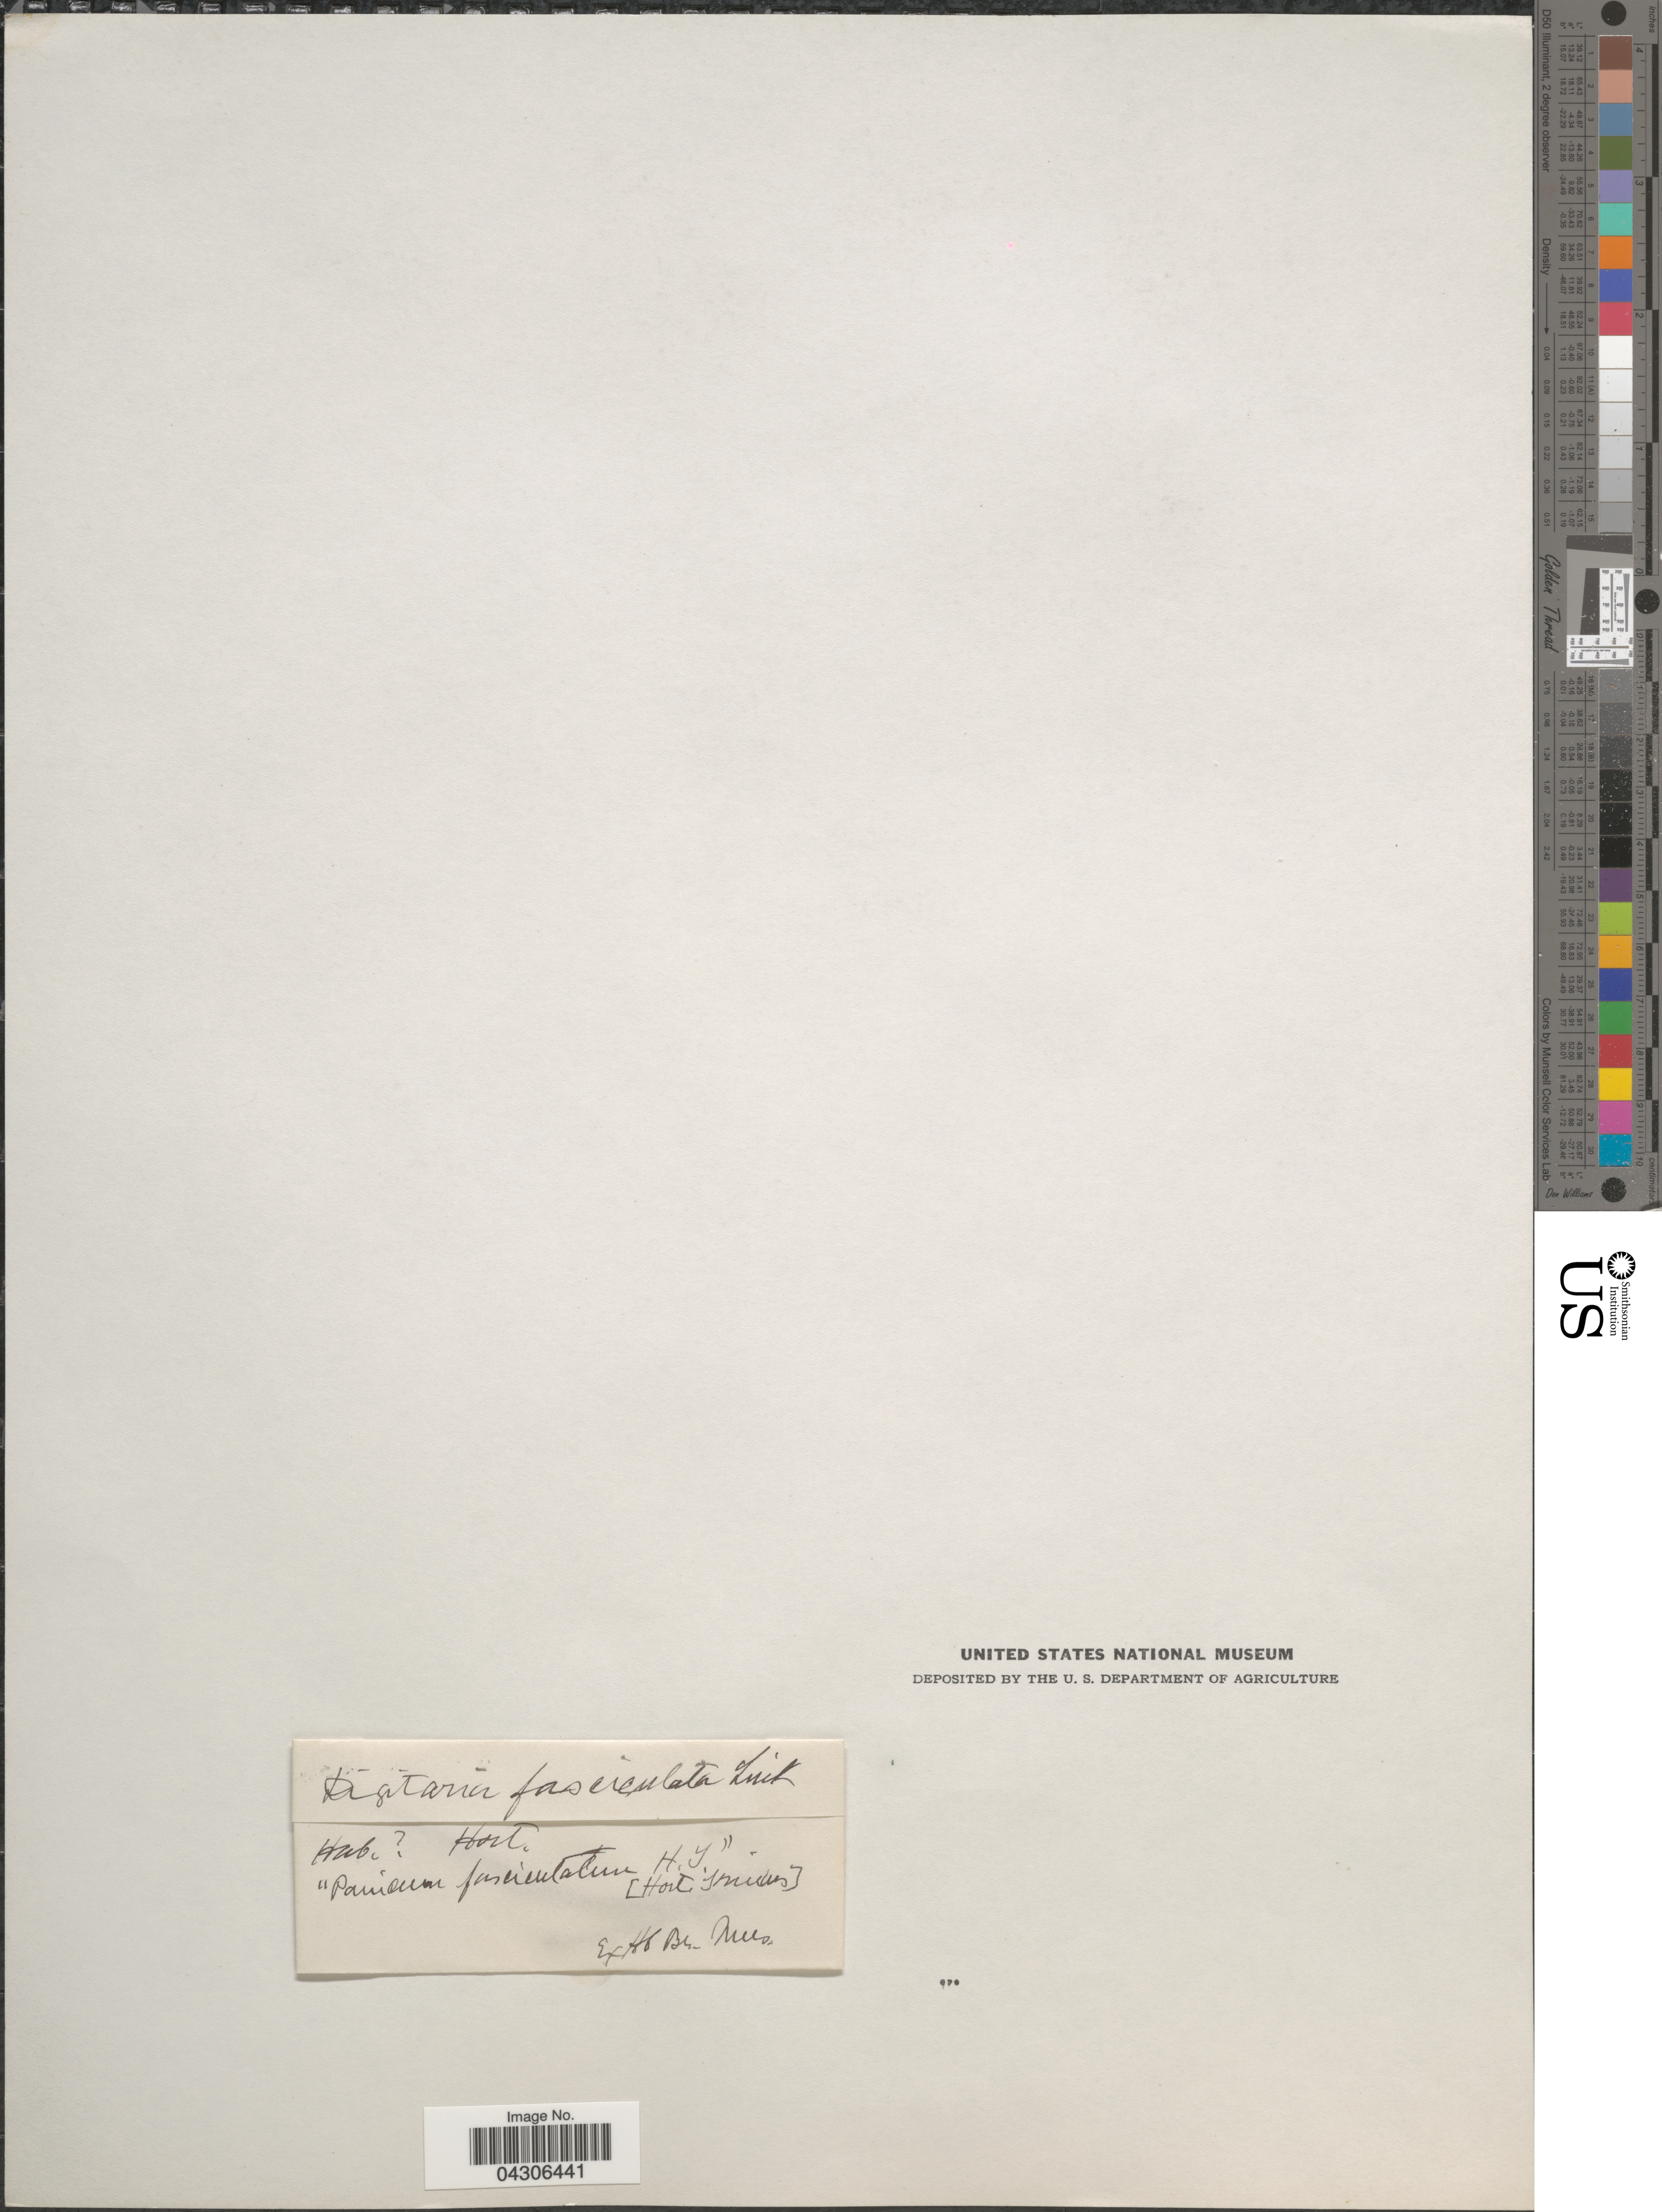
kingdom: Plantae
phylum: Tracheophyta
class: Liliopsida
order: Poales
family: Poaceae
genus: Digitaria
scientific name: Digitaria fasciculata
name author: Desv.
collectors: Ex herb. Br. Mus.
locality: [Hort. [illegible text]]